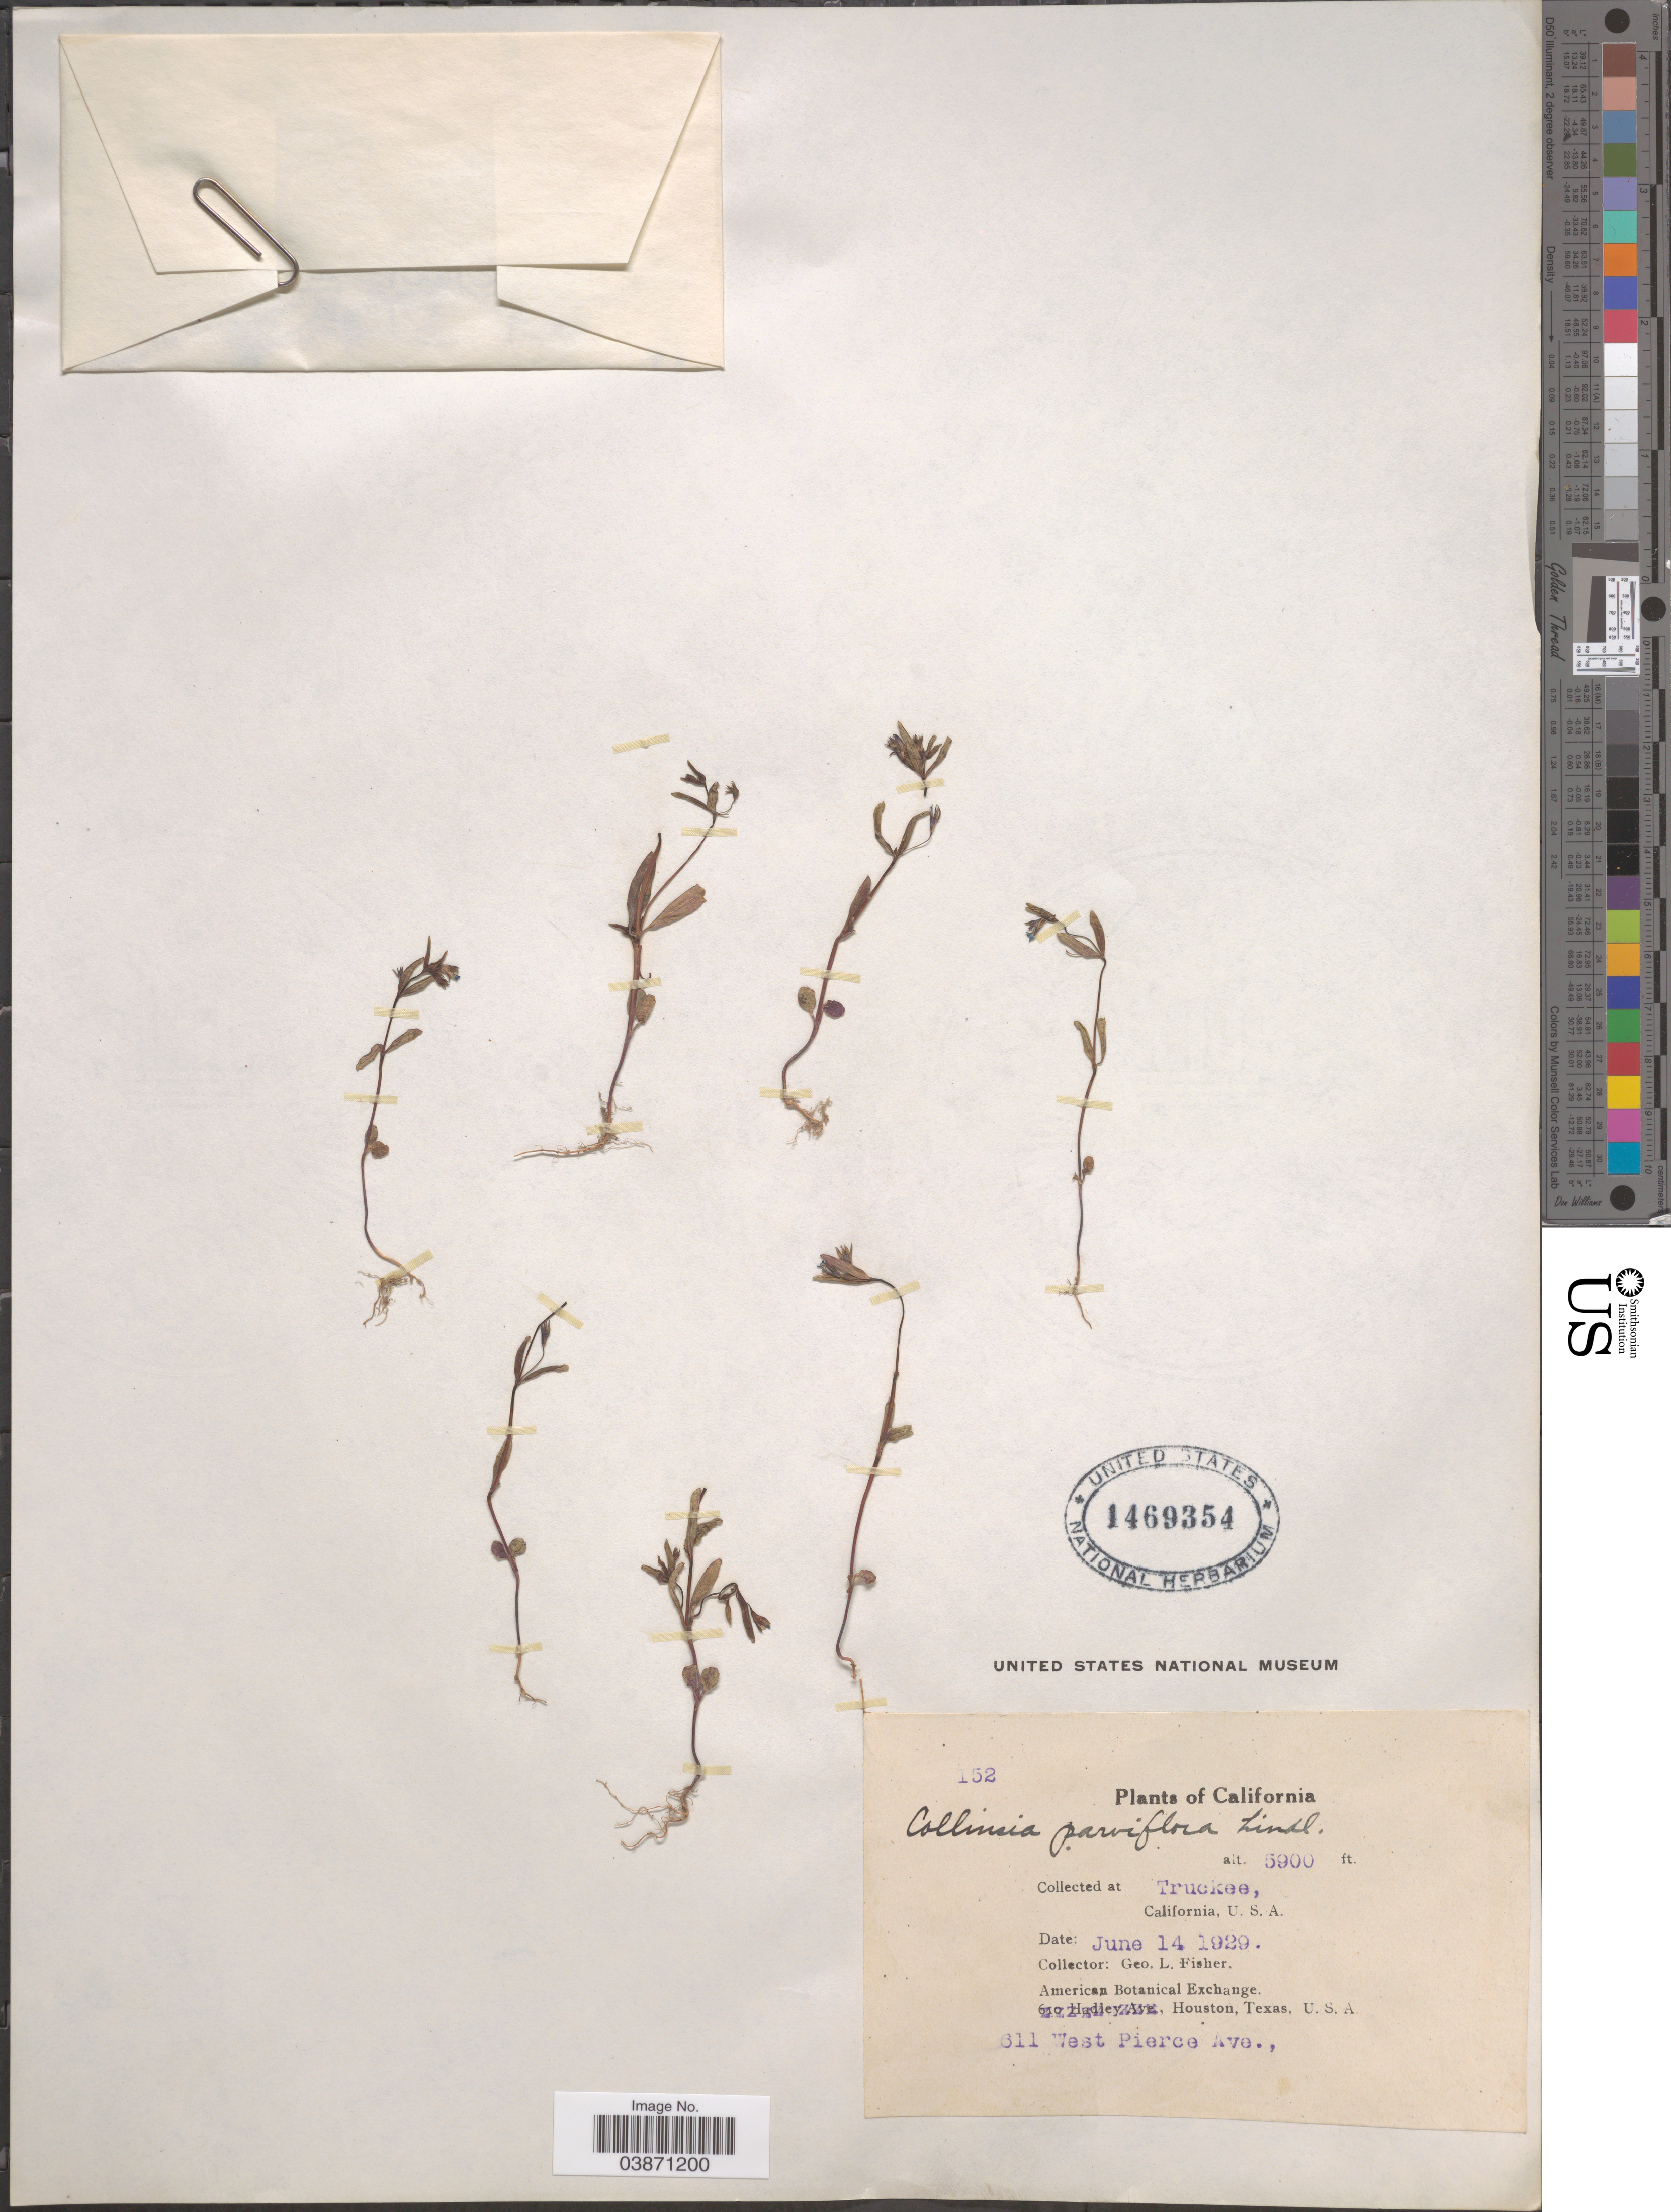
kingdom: Plantae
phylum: Tracheophyta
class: Magnoliopsida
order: Lamiales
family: Plantaginaceae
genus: Collinsia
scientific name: Collinsia parviflora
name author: Douglas ex Lindl.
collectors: G. L. Fisher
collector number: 152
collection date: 1929-06-14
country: United States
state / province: California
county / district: Nevada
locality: Truckee.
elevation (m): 1798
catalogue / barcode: US 1469354